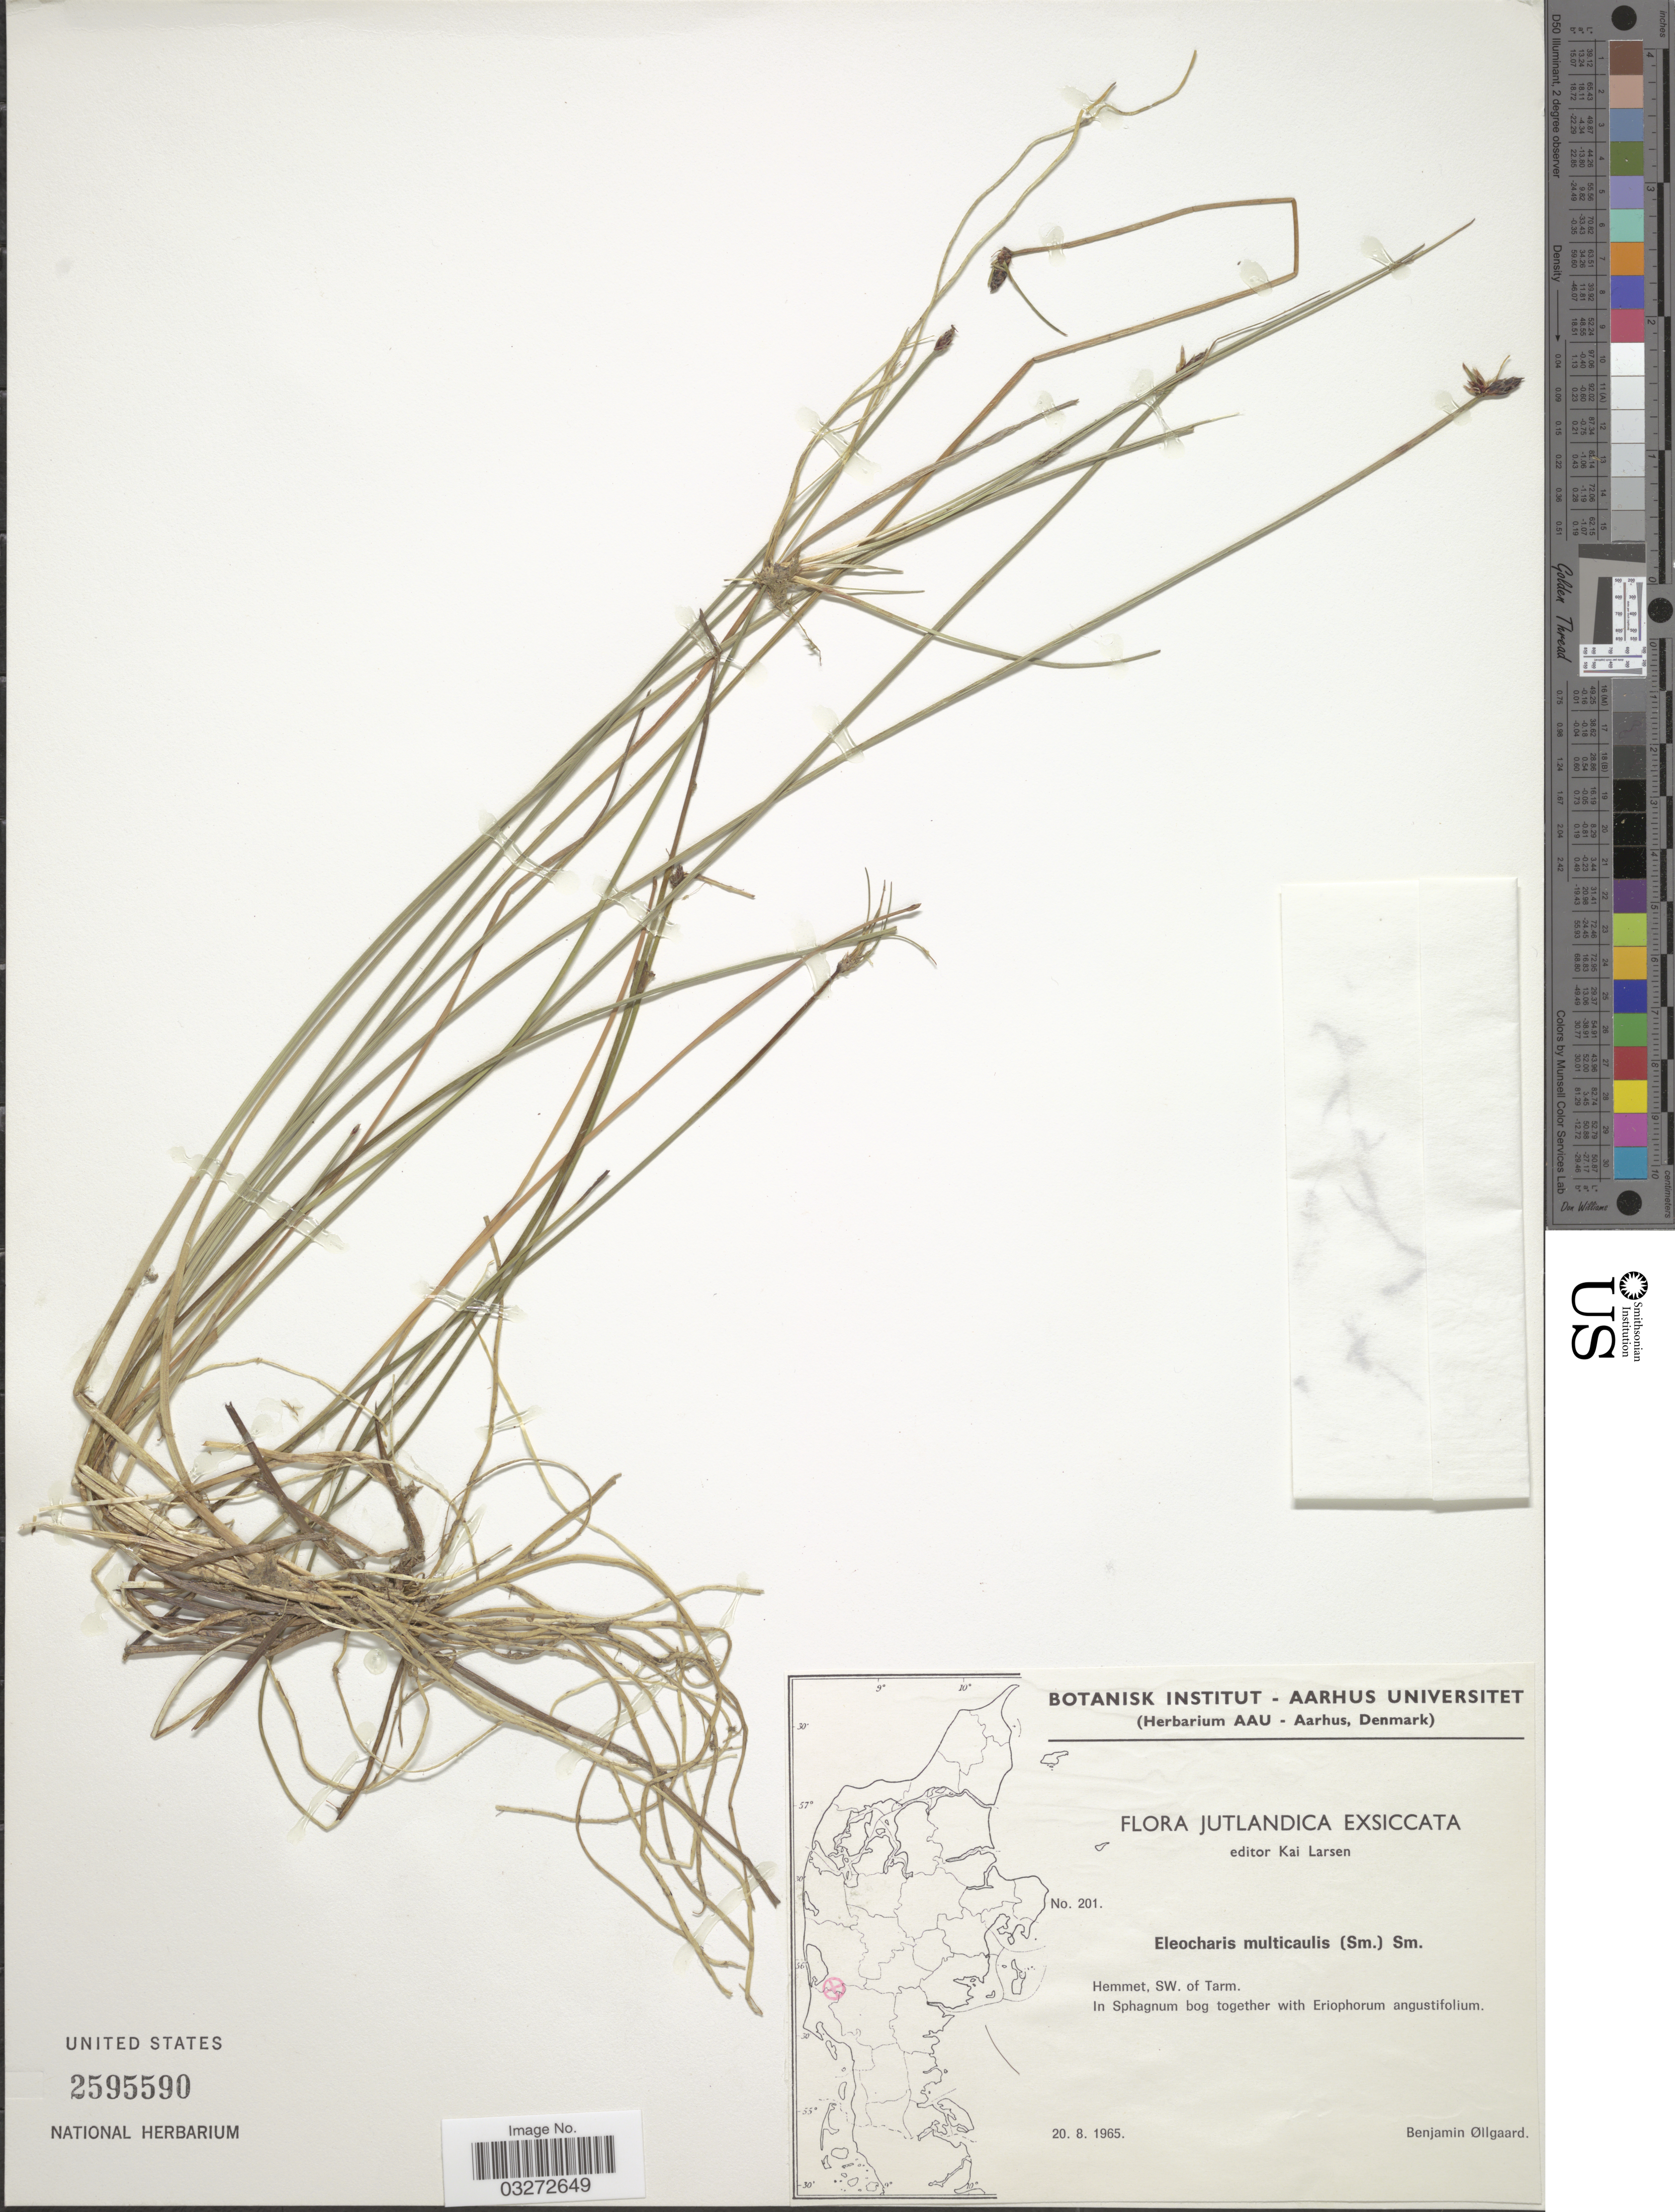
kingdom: Plantae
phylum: Tracheophyta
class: Liliopsida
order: Poales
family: Cyperaceae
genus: Eleocharis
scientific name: Eleocharis multicaulis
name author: (Sm.) Desv.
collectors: B. Øllgaard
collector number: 201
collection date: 1965-08-20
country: Denmark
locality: Jutlandica. Hemmet, SW. of Tarm.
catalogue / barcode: US 2595590